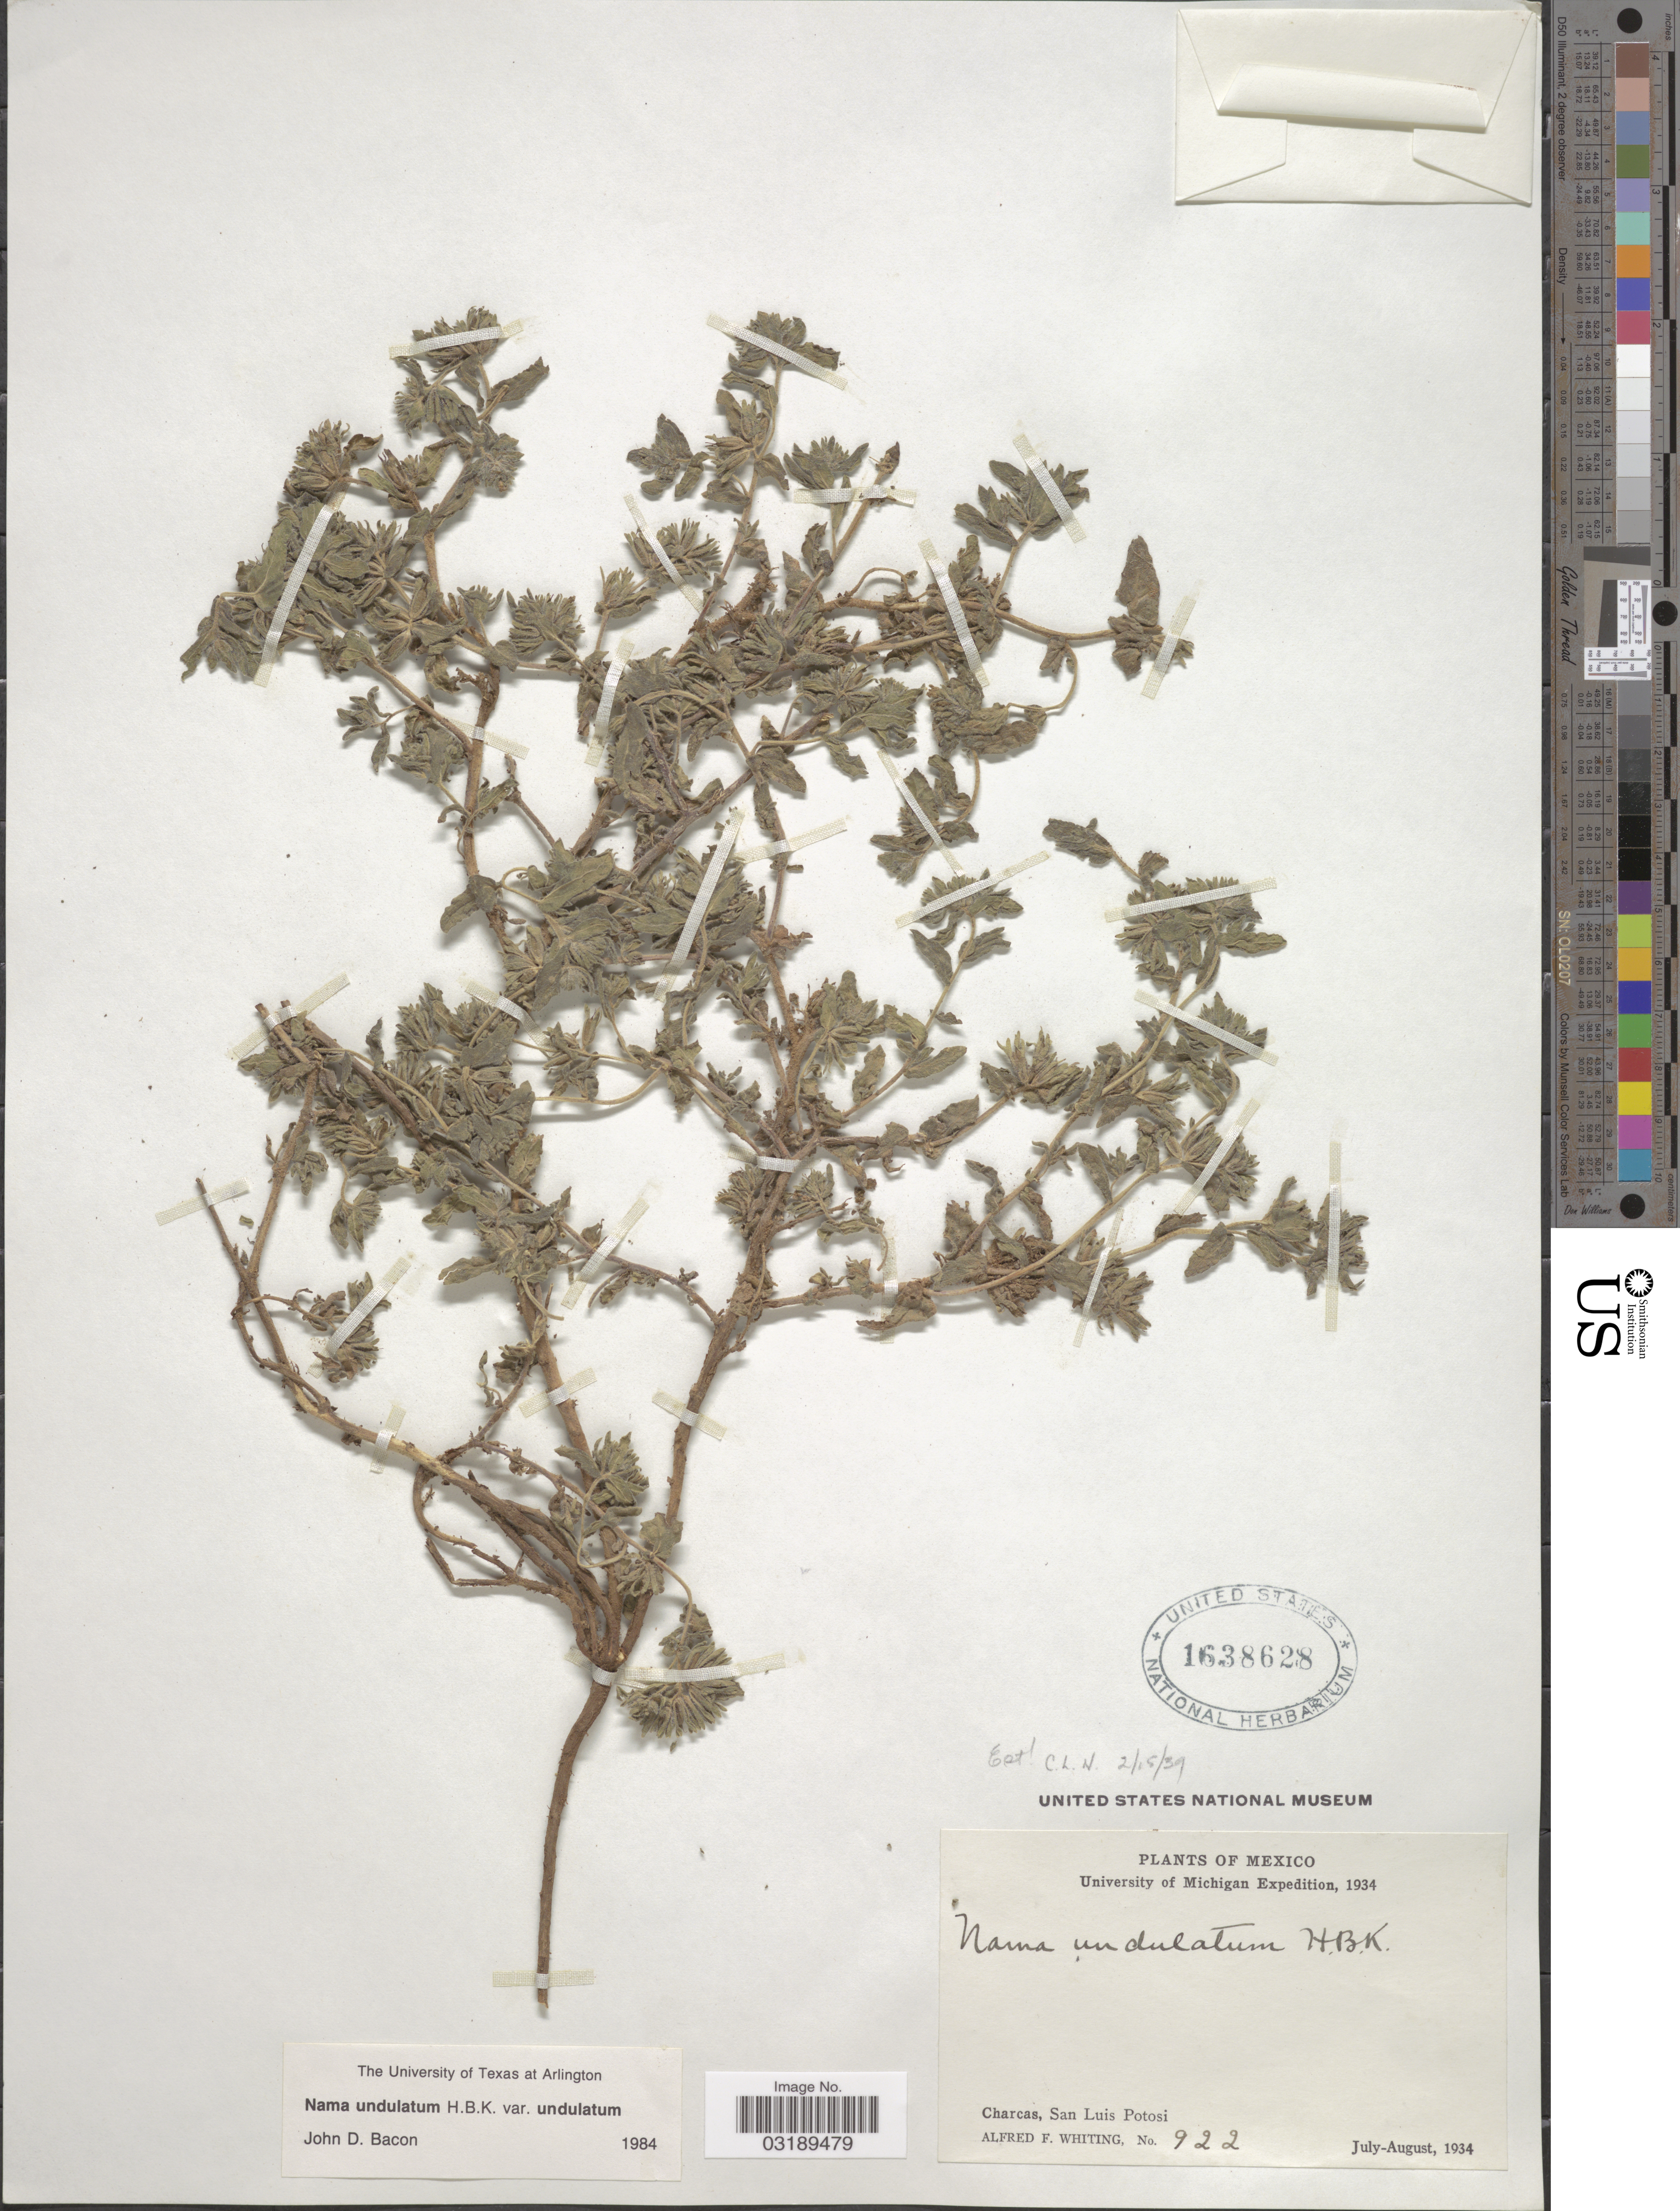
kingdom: Plantae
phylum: Tracheophyta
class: Magnoliopsida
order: Boraginales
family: Namaceae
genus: Nama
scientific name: Nama undulatum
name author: Kunth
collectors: A. F. Whiting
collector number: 922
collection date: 1934-07/1934-08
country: Mexico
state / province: San Luis Potosí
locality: Charcas.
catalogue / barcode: US 1638628